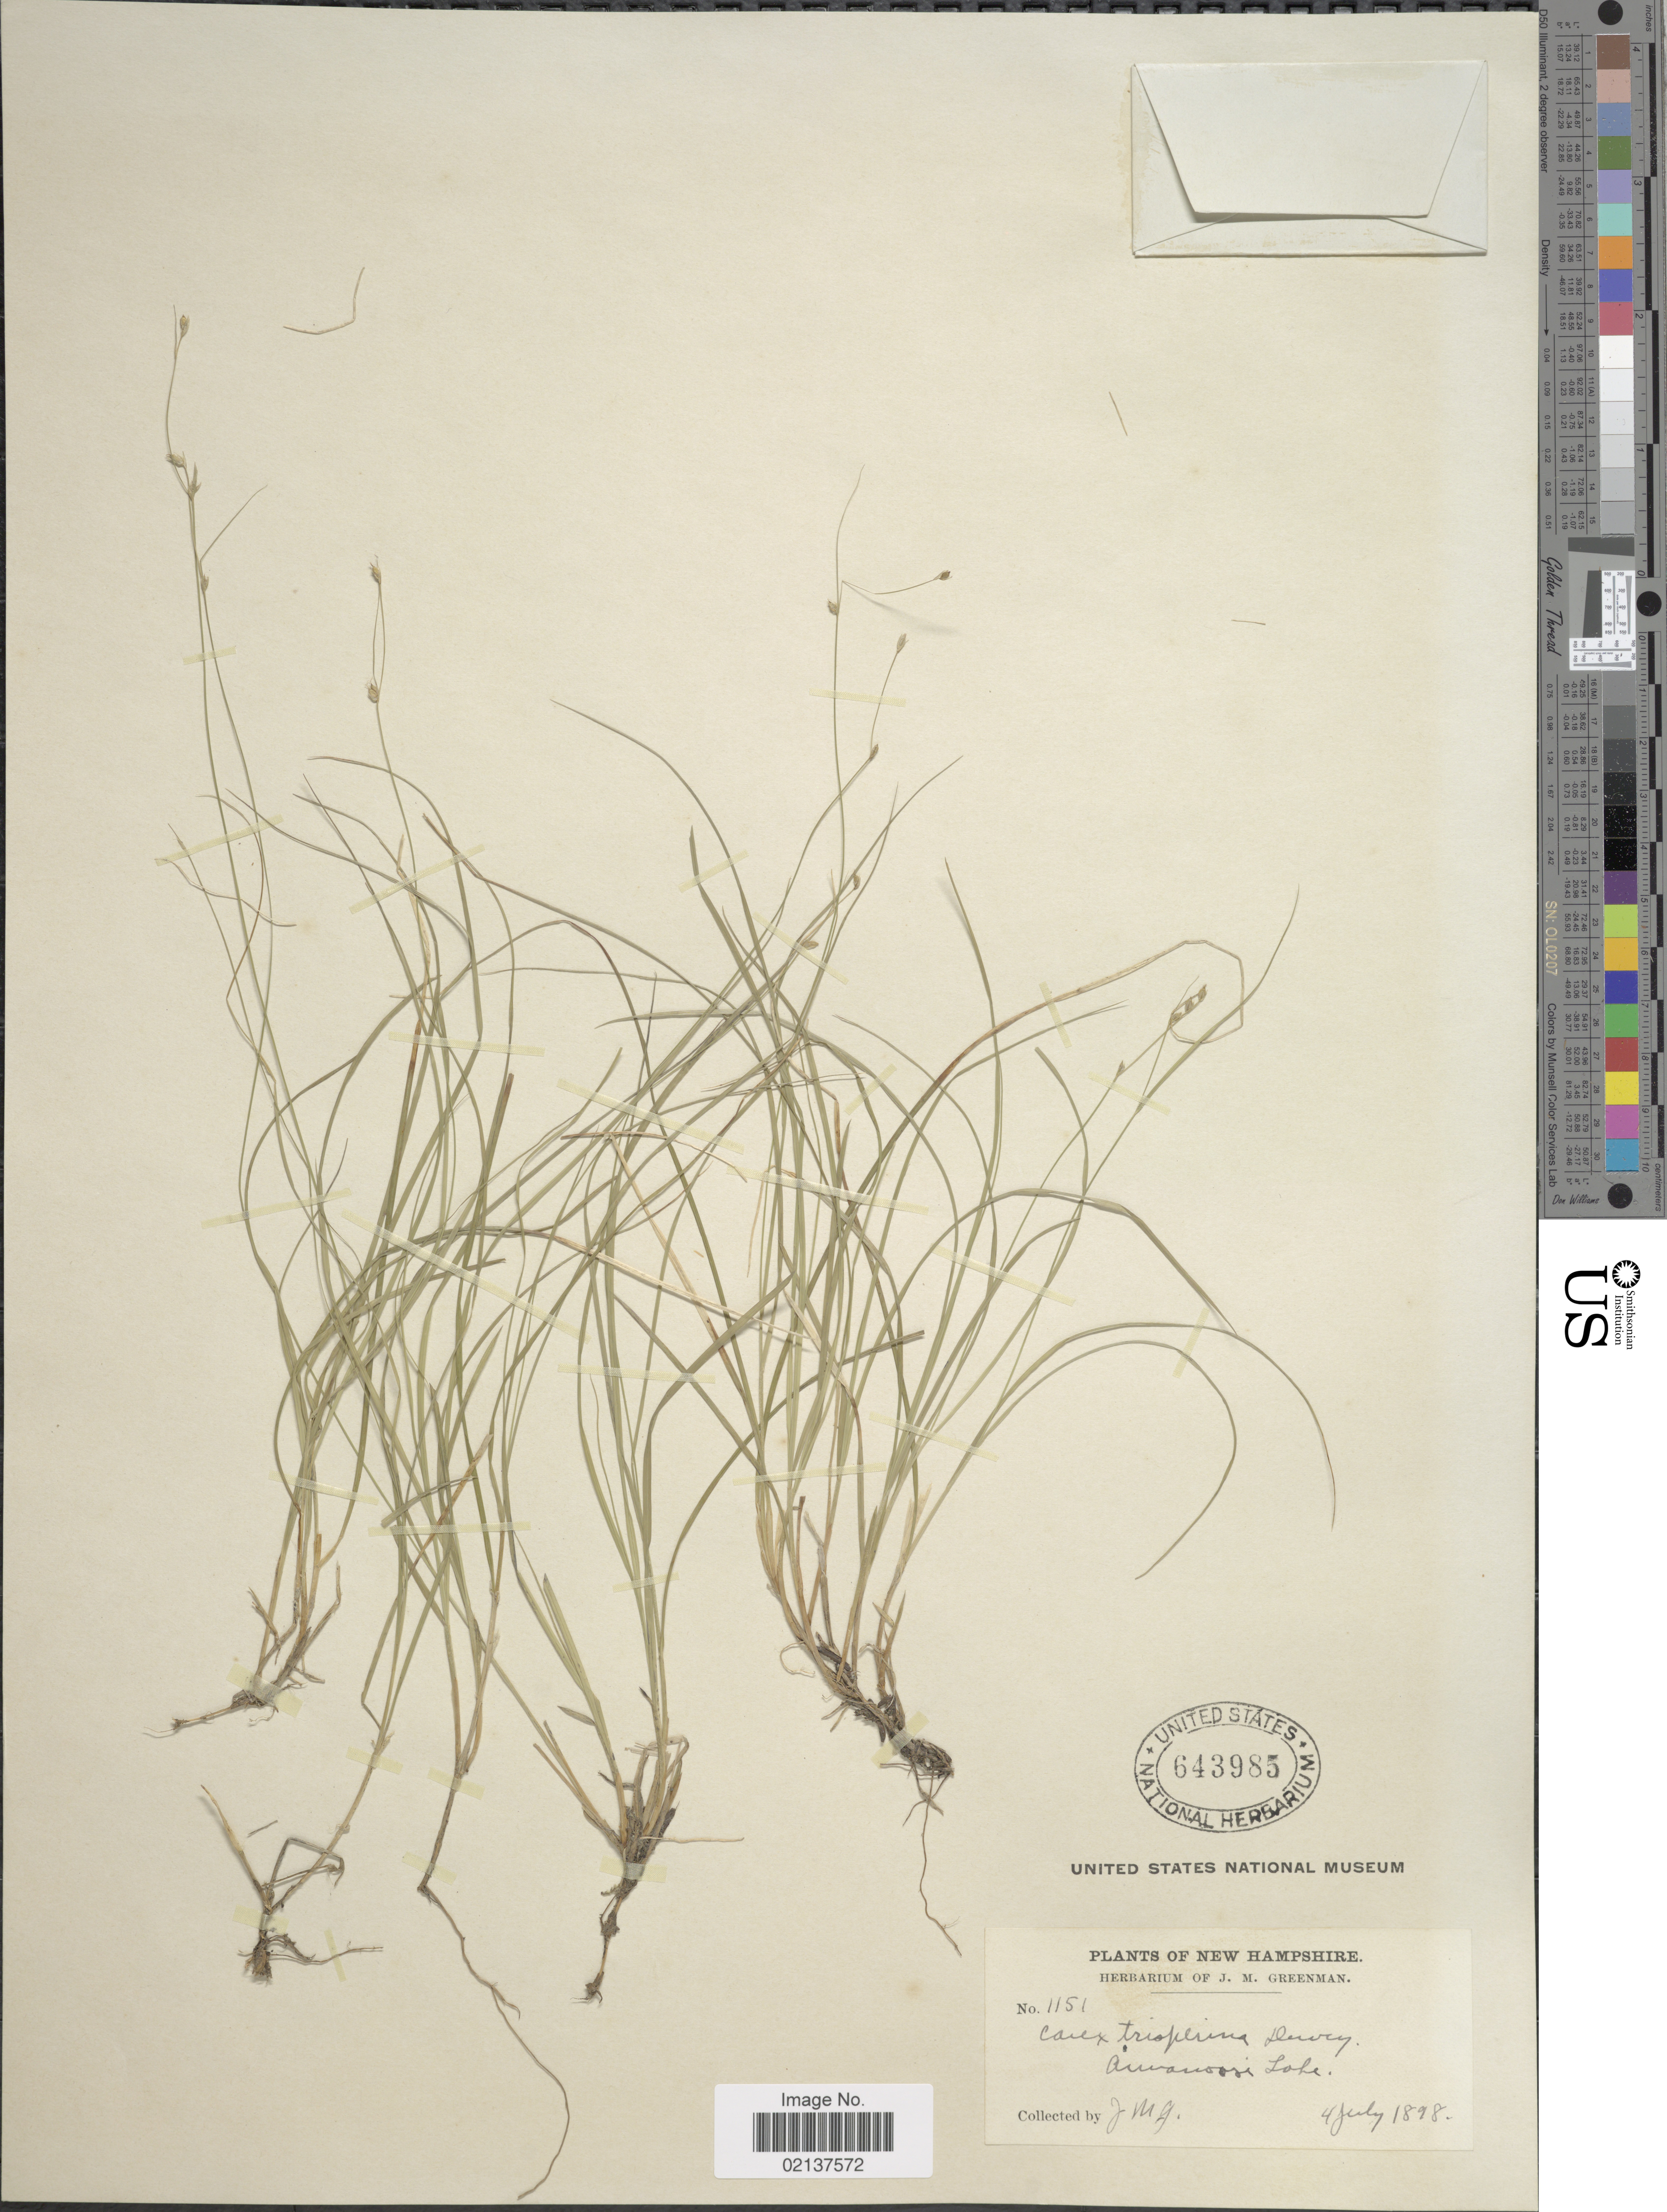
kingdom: Plantae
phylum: Tracheophyta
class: Liliopsida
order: Poales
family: Cyperaceae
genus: Carex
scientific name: Carex trisperma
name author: Dewey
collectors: J. M. Greenman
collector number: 1151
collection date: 1898-07-04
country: United States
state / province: New Hampshire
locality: Amanoosi Lake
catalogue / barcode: US 643985